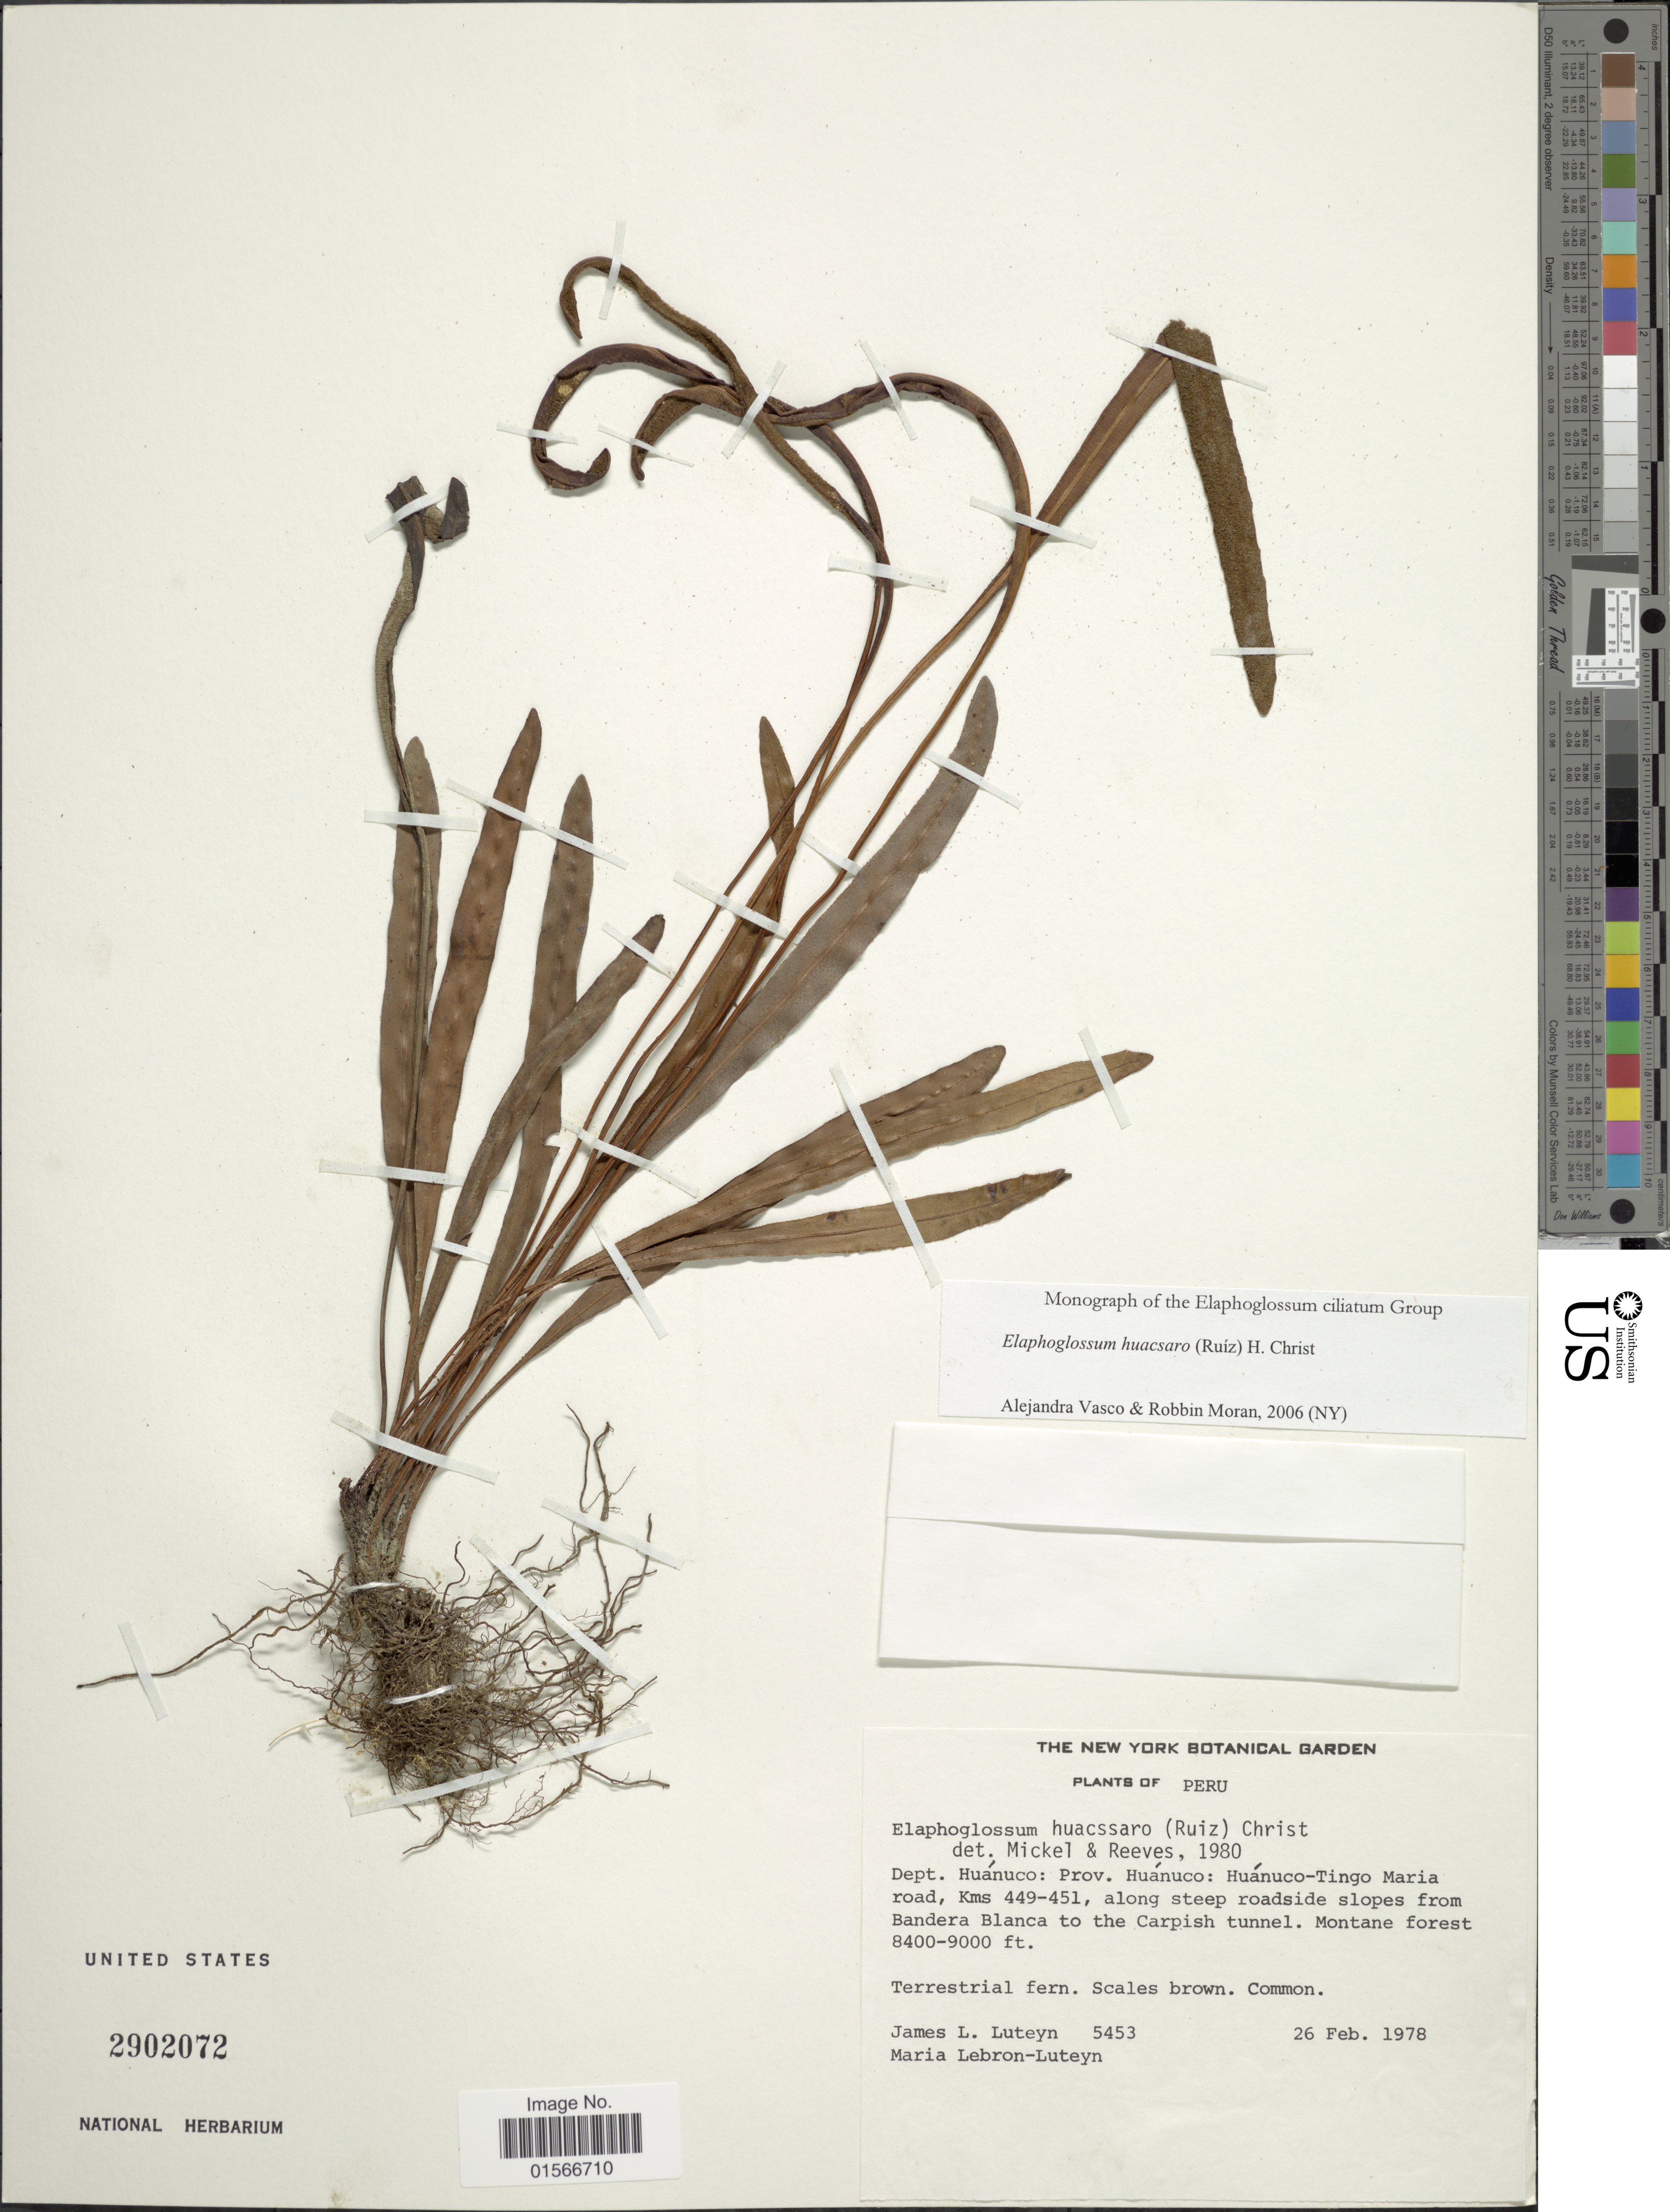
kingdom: Plantae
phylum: Tracheophyta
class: Polypodiopsida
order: Polypodiales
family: Dryopteridaceae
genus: Elaphoglossum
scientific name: Elaphoglossum huacsaro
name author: (Ruiz) Christ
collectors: J. L. Luteyn & M. L. Lebrón-Luteyn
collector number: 5453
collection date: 1978-02-26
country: Peru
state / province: Huánuco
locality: Dept. Huánuco: Prov. Huánuco: Huánuco-Tingo Maria road, Kms 449-451, along steep roadside slopes from Bandera Blanca to the Carpish tunnel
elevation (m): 2560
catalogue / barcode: US 2902072